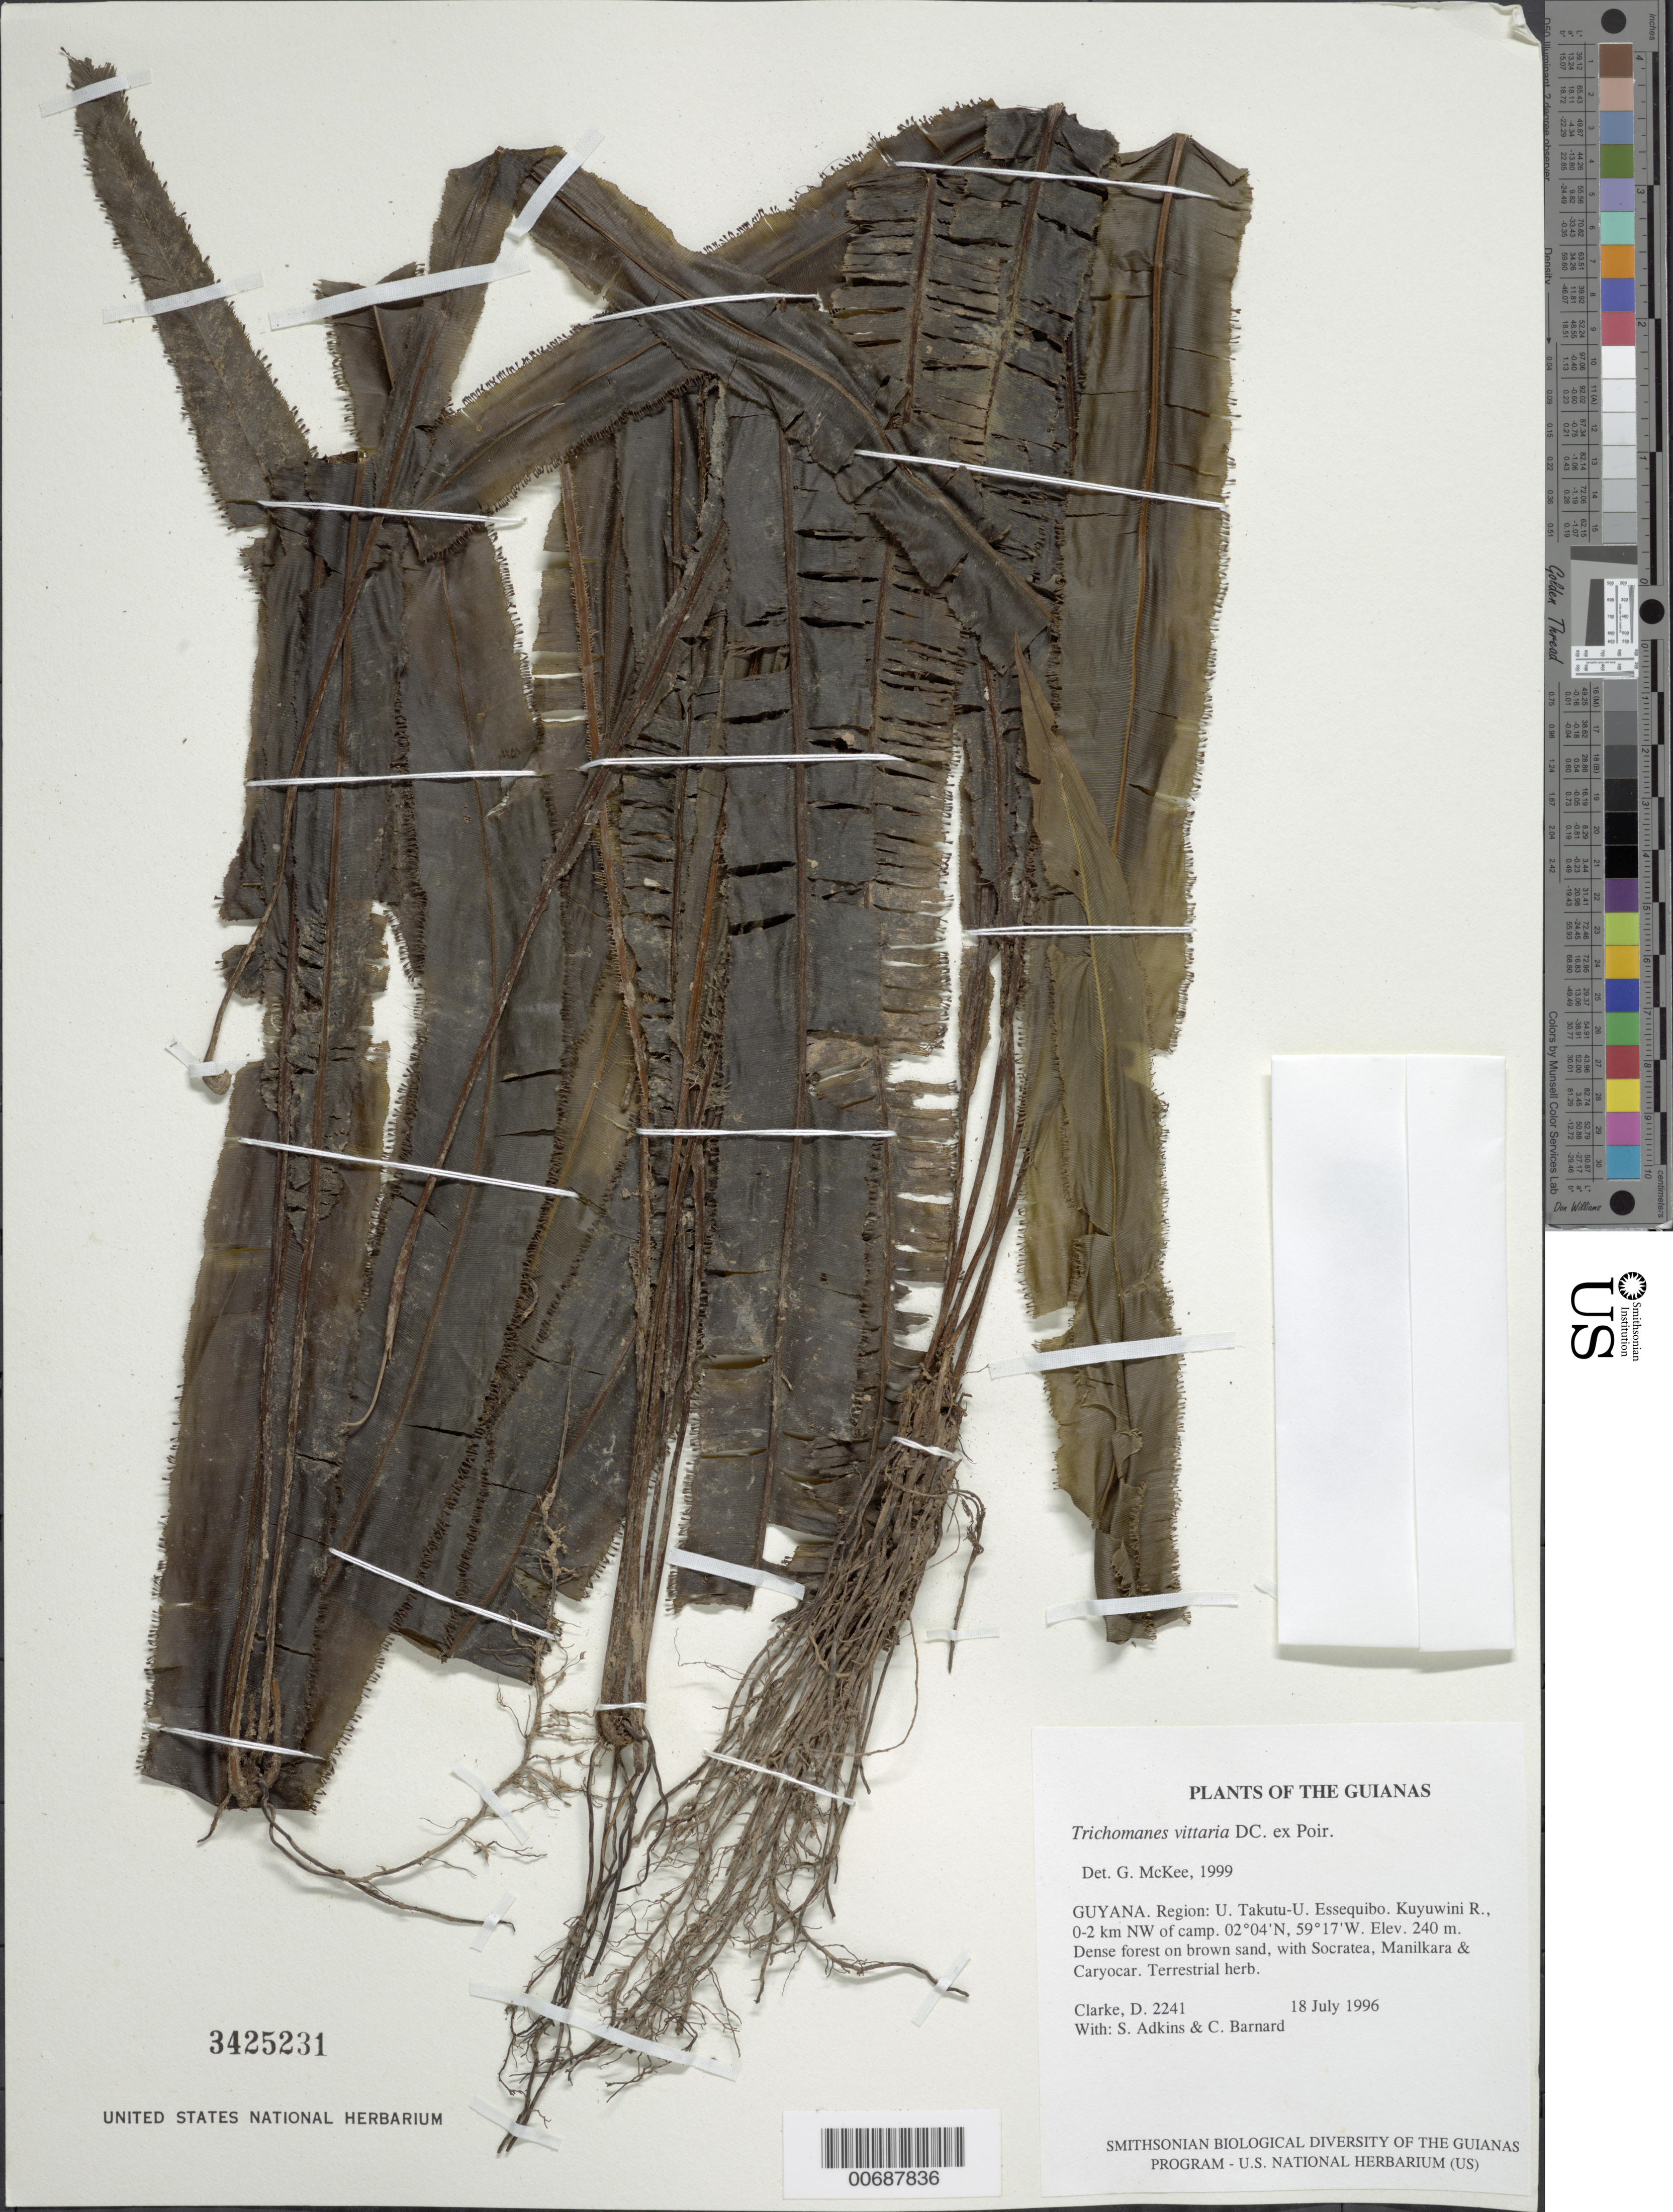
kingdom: Plantae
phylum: Tracheophyta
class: Polypodiopsida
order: Hymenophyllales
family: Hymenophyllaceae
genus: Trichomanes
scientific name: Trichomanes vittaria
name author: DC. ex Poir.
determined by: McKee, G. S., (US), NMNH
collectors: H. D. Clarke, S. Adkins & C. Bernard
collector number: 2241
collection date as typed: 18 July 1996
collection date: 1996-07-18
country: Guyana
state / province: U. Takutu-U. Essequibo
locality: Kuyuwini R., 0-2 km NW of camp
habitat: Dense forest on brown sand, with Socratea, Manilkara & Caryocar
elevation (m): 240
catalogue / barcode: US 3425231